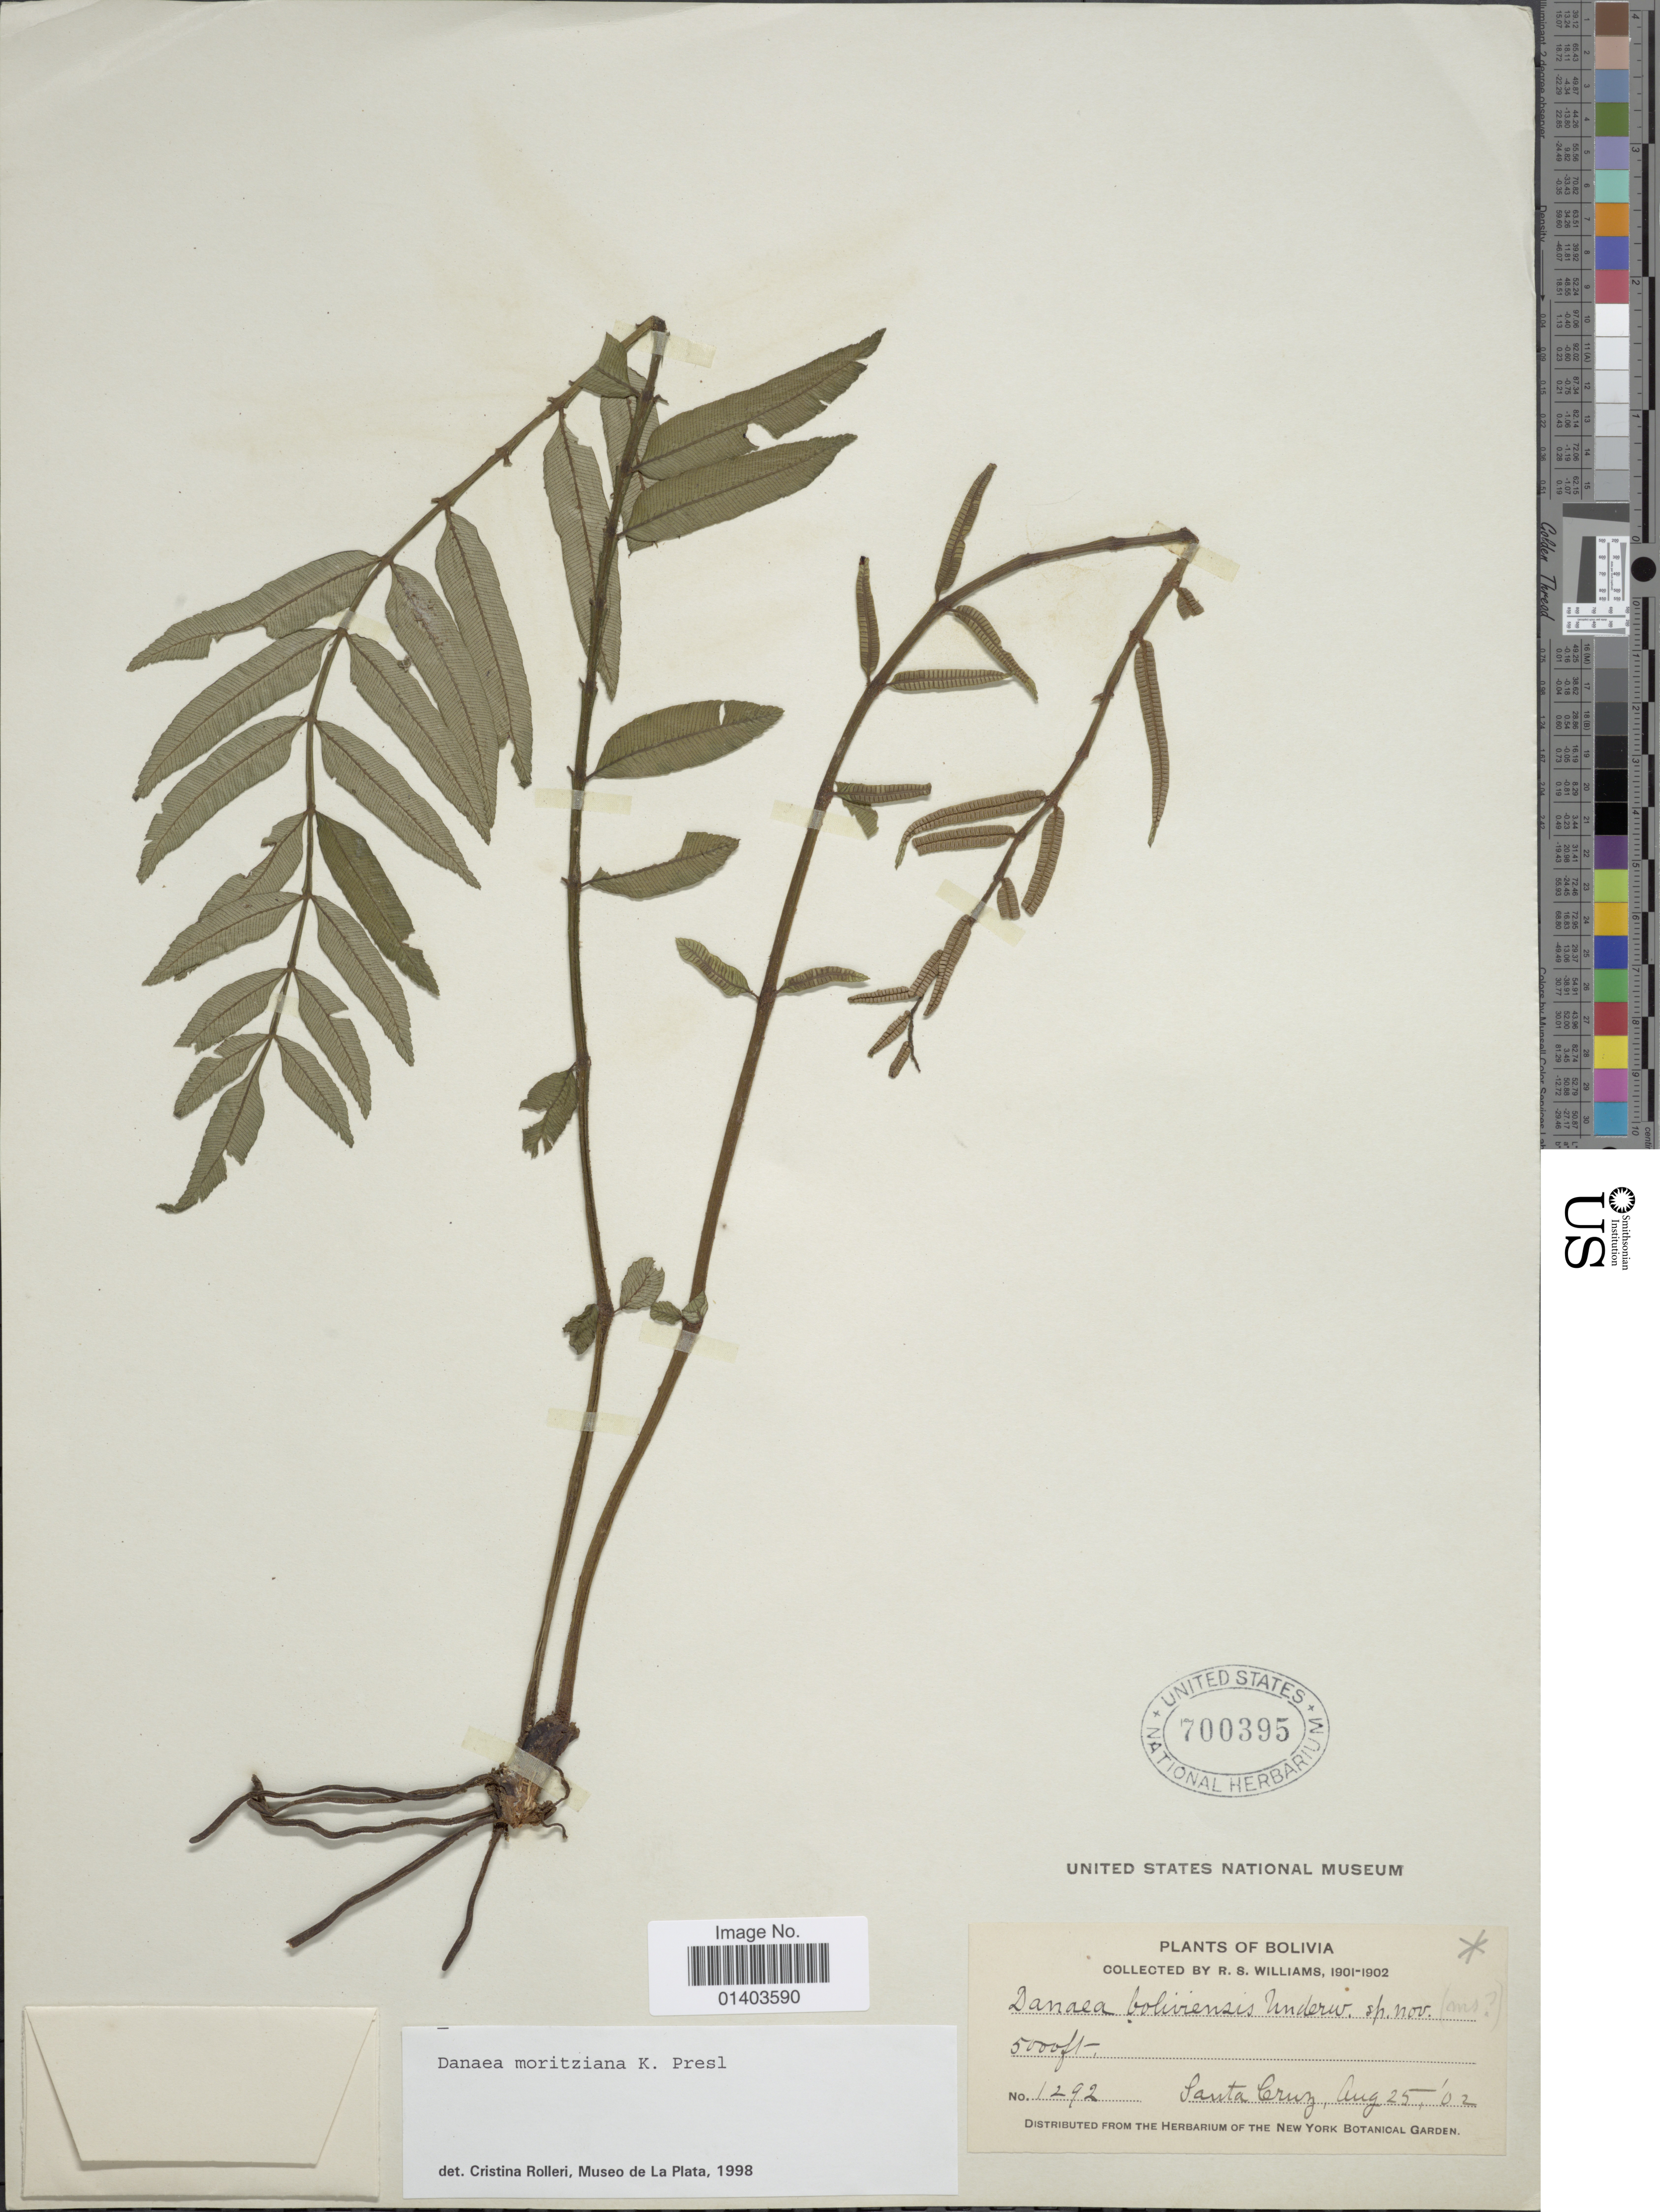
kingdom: Plantae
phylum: Tracheophyta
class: Polypodiopsida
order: Marattiales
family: Marattiaceae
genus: Danaea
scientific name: Danaea moritziana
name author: C. Presl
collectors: R. S. Williams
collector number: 1292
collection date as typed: Aug. 25, '02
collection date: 1902-08-25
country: Bolivia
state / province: La Paz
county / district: Franz Tamayo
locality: Santa Cruz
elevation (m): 1524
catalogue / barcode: US 700395